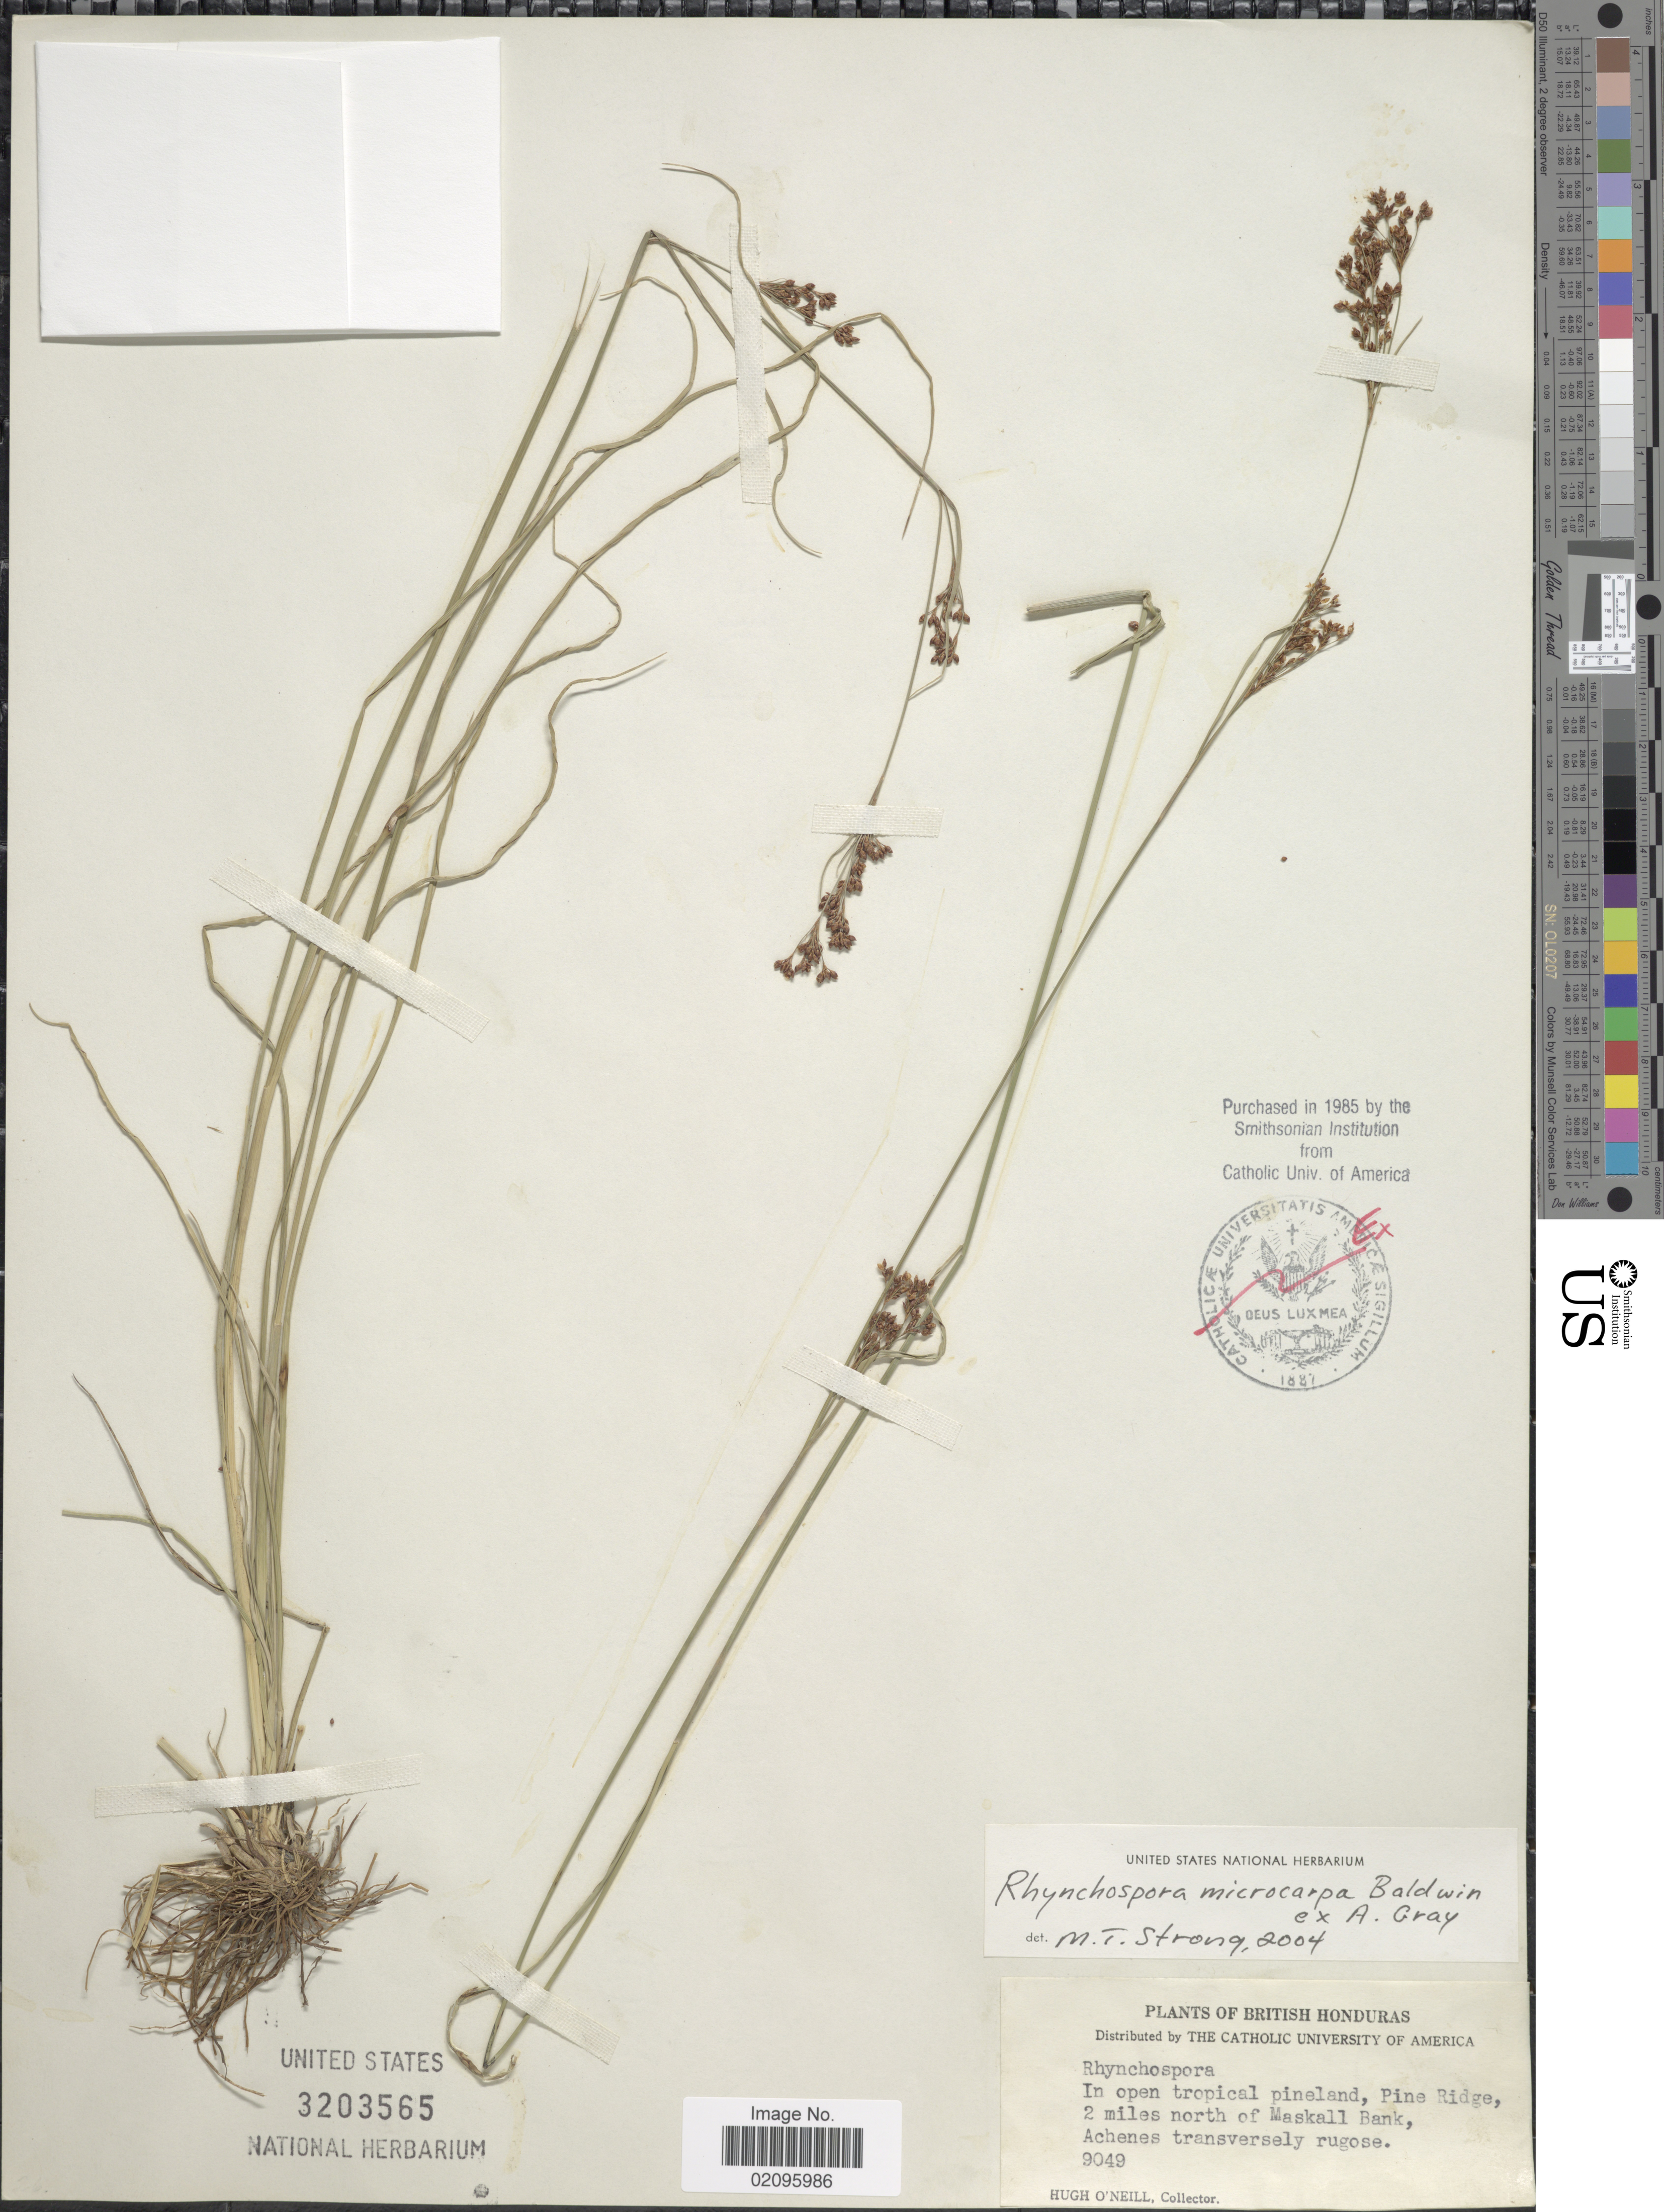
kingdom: Plantae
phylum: Tracheophyta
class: Liliopsida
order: Poales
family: Cyperaceae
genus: Rhynchospora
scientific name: Rhynchospora microcarpa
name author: Baldwin ex A. Gray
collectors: H. O'Neill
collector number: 9049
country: Belize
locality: British Honduras, Pine Ridge, 2 miles north of Maskall Bank.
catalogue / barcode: US 3203565